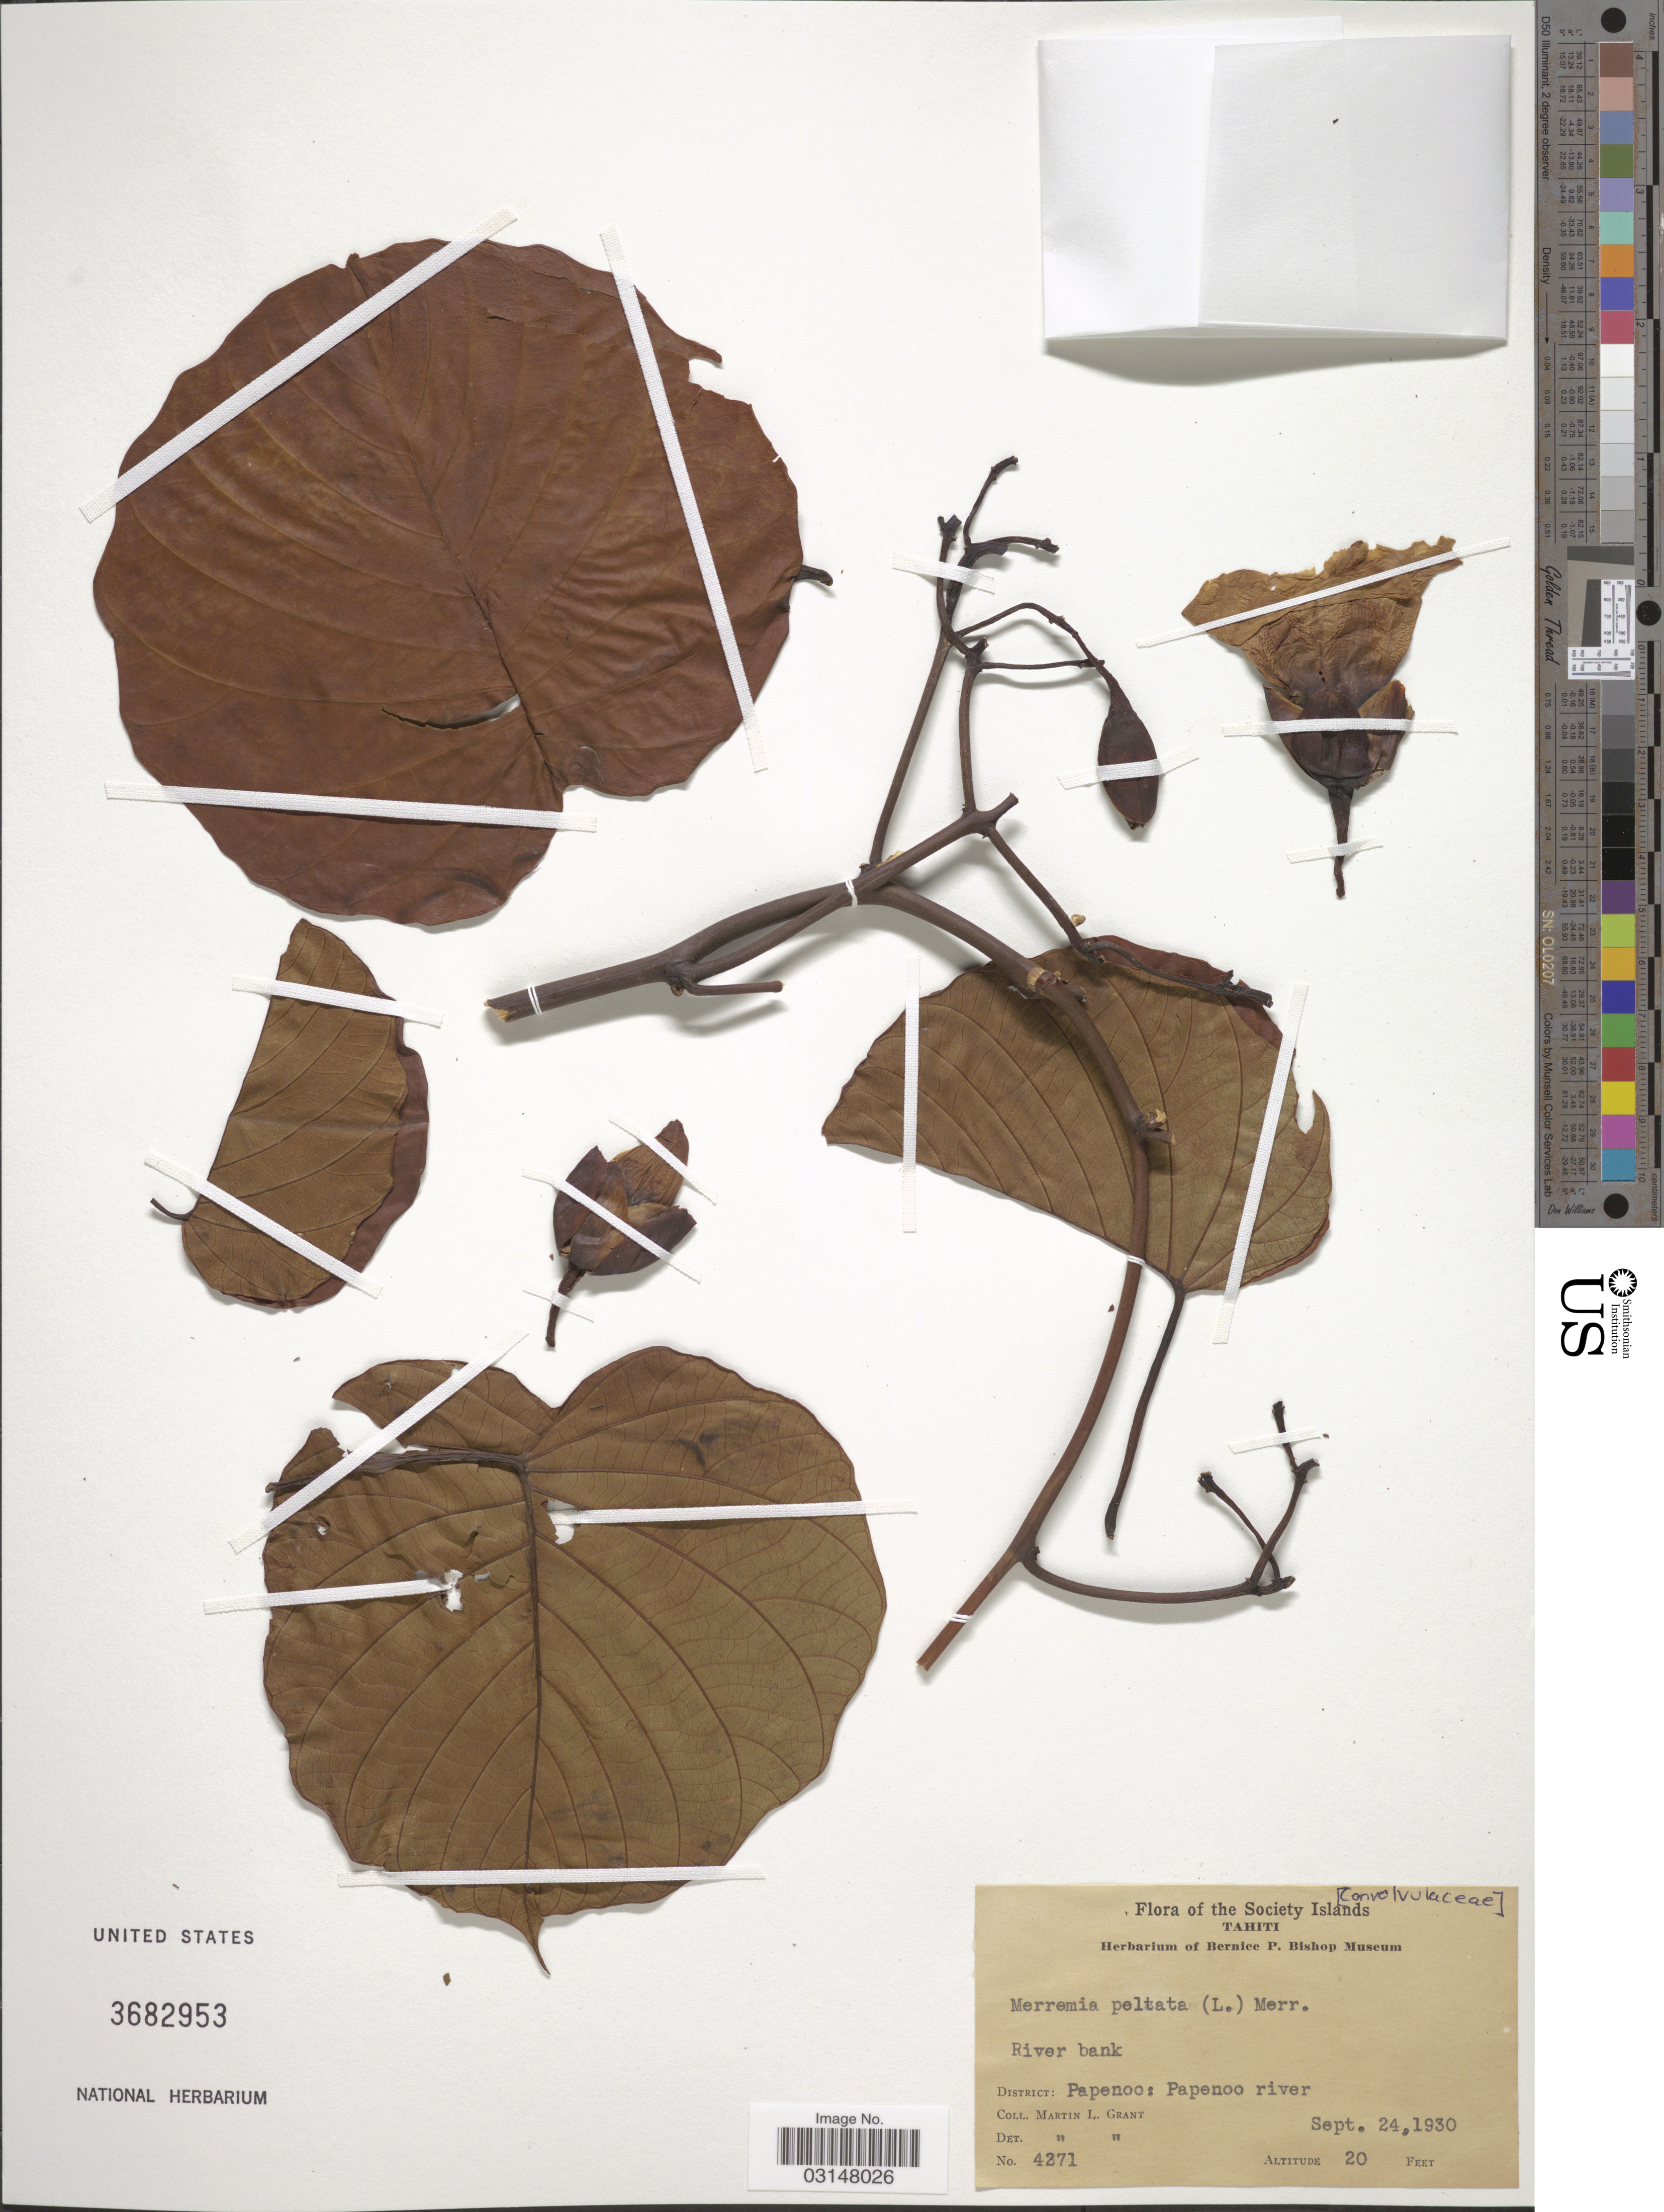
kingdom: Plantae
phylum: Tracheophyta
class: Magnoliopsida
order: Solanales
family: Convolvulaceae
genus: Decalobanthus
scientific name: Decalobanthus peltatus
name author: (L.) A. R. Simões & Staples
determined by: Wagner, W. L., (BOT), Smithsonian Institution - National Museum of Natural History (UNITED STATES)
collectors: M. L. Grant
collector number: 4271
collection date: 1930-09-24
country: French Polynesia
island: Tahiti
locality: The Society Islands. Tahiti. District: Papenoo: Papenoo river.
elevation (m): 6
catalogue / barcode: US 3682953